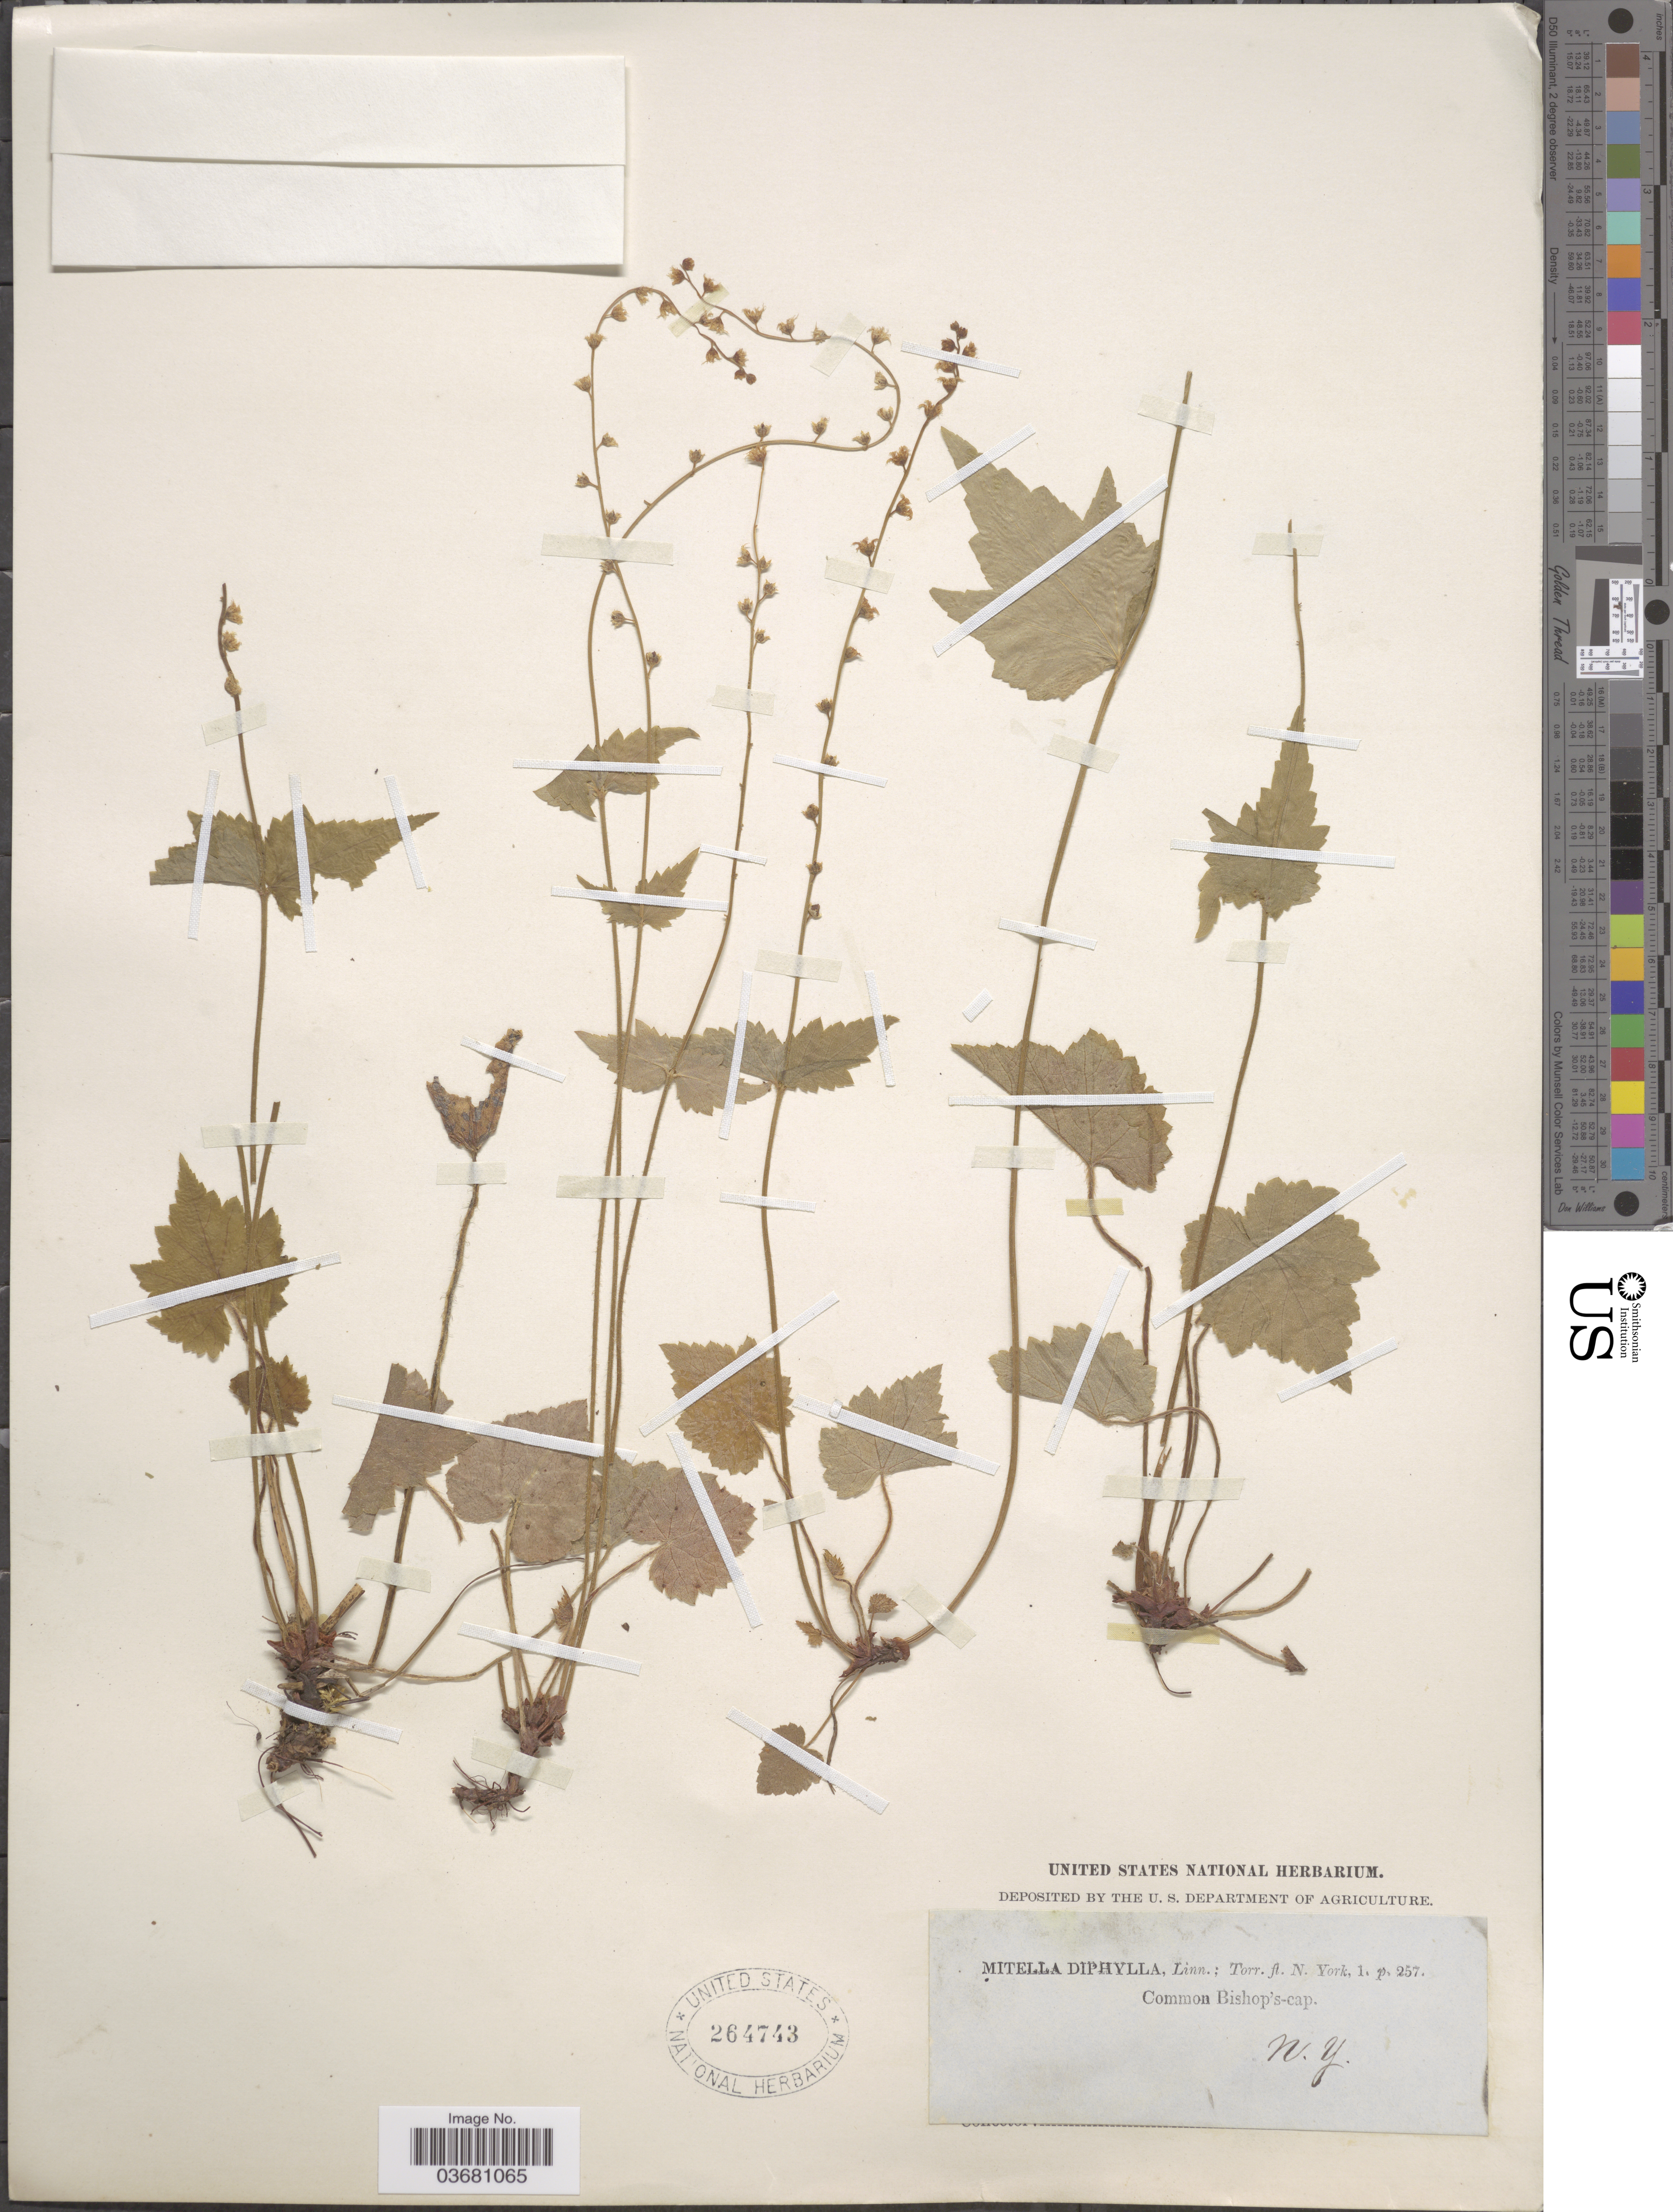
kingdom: Plantae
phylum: Tracheophyta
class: Magnoliopsida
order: Saxifragales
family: Saxifragaceae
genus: Mitella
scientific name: Mitella diphylla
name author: L.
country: United States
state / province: New York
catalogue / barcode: US 264743